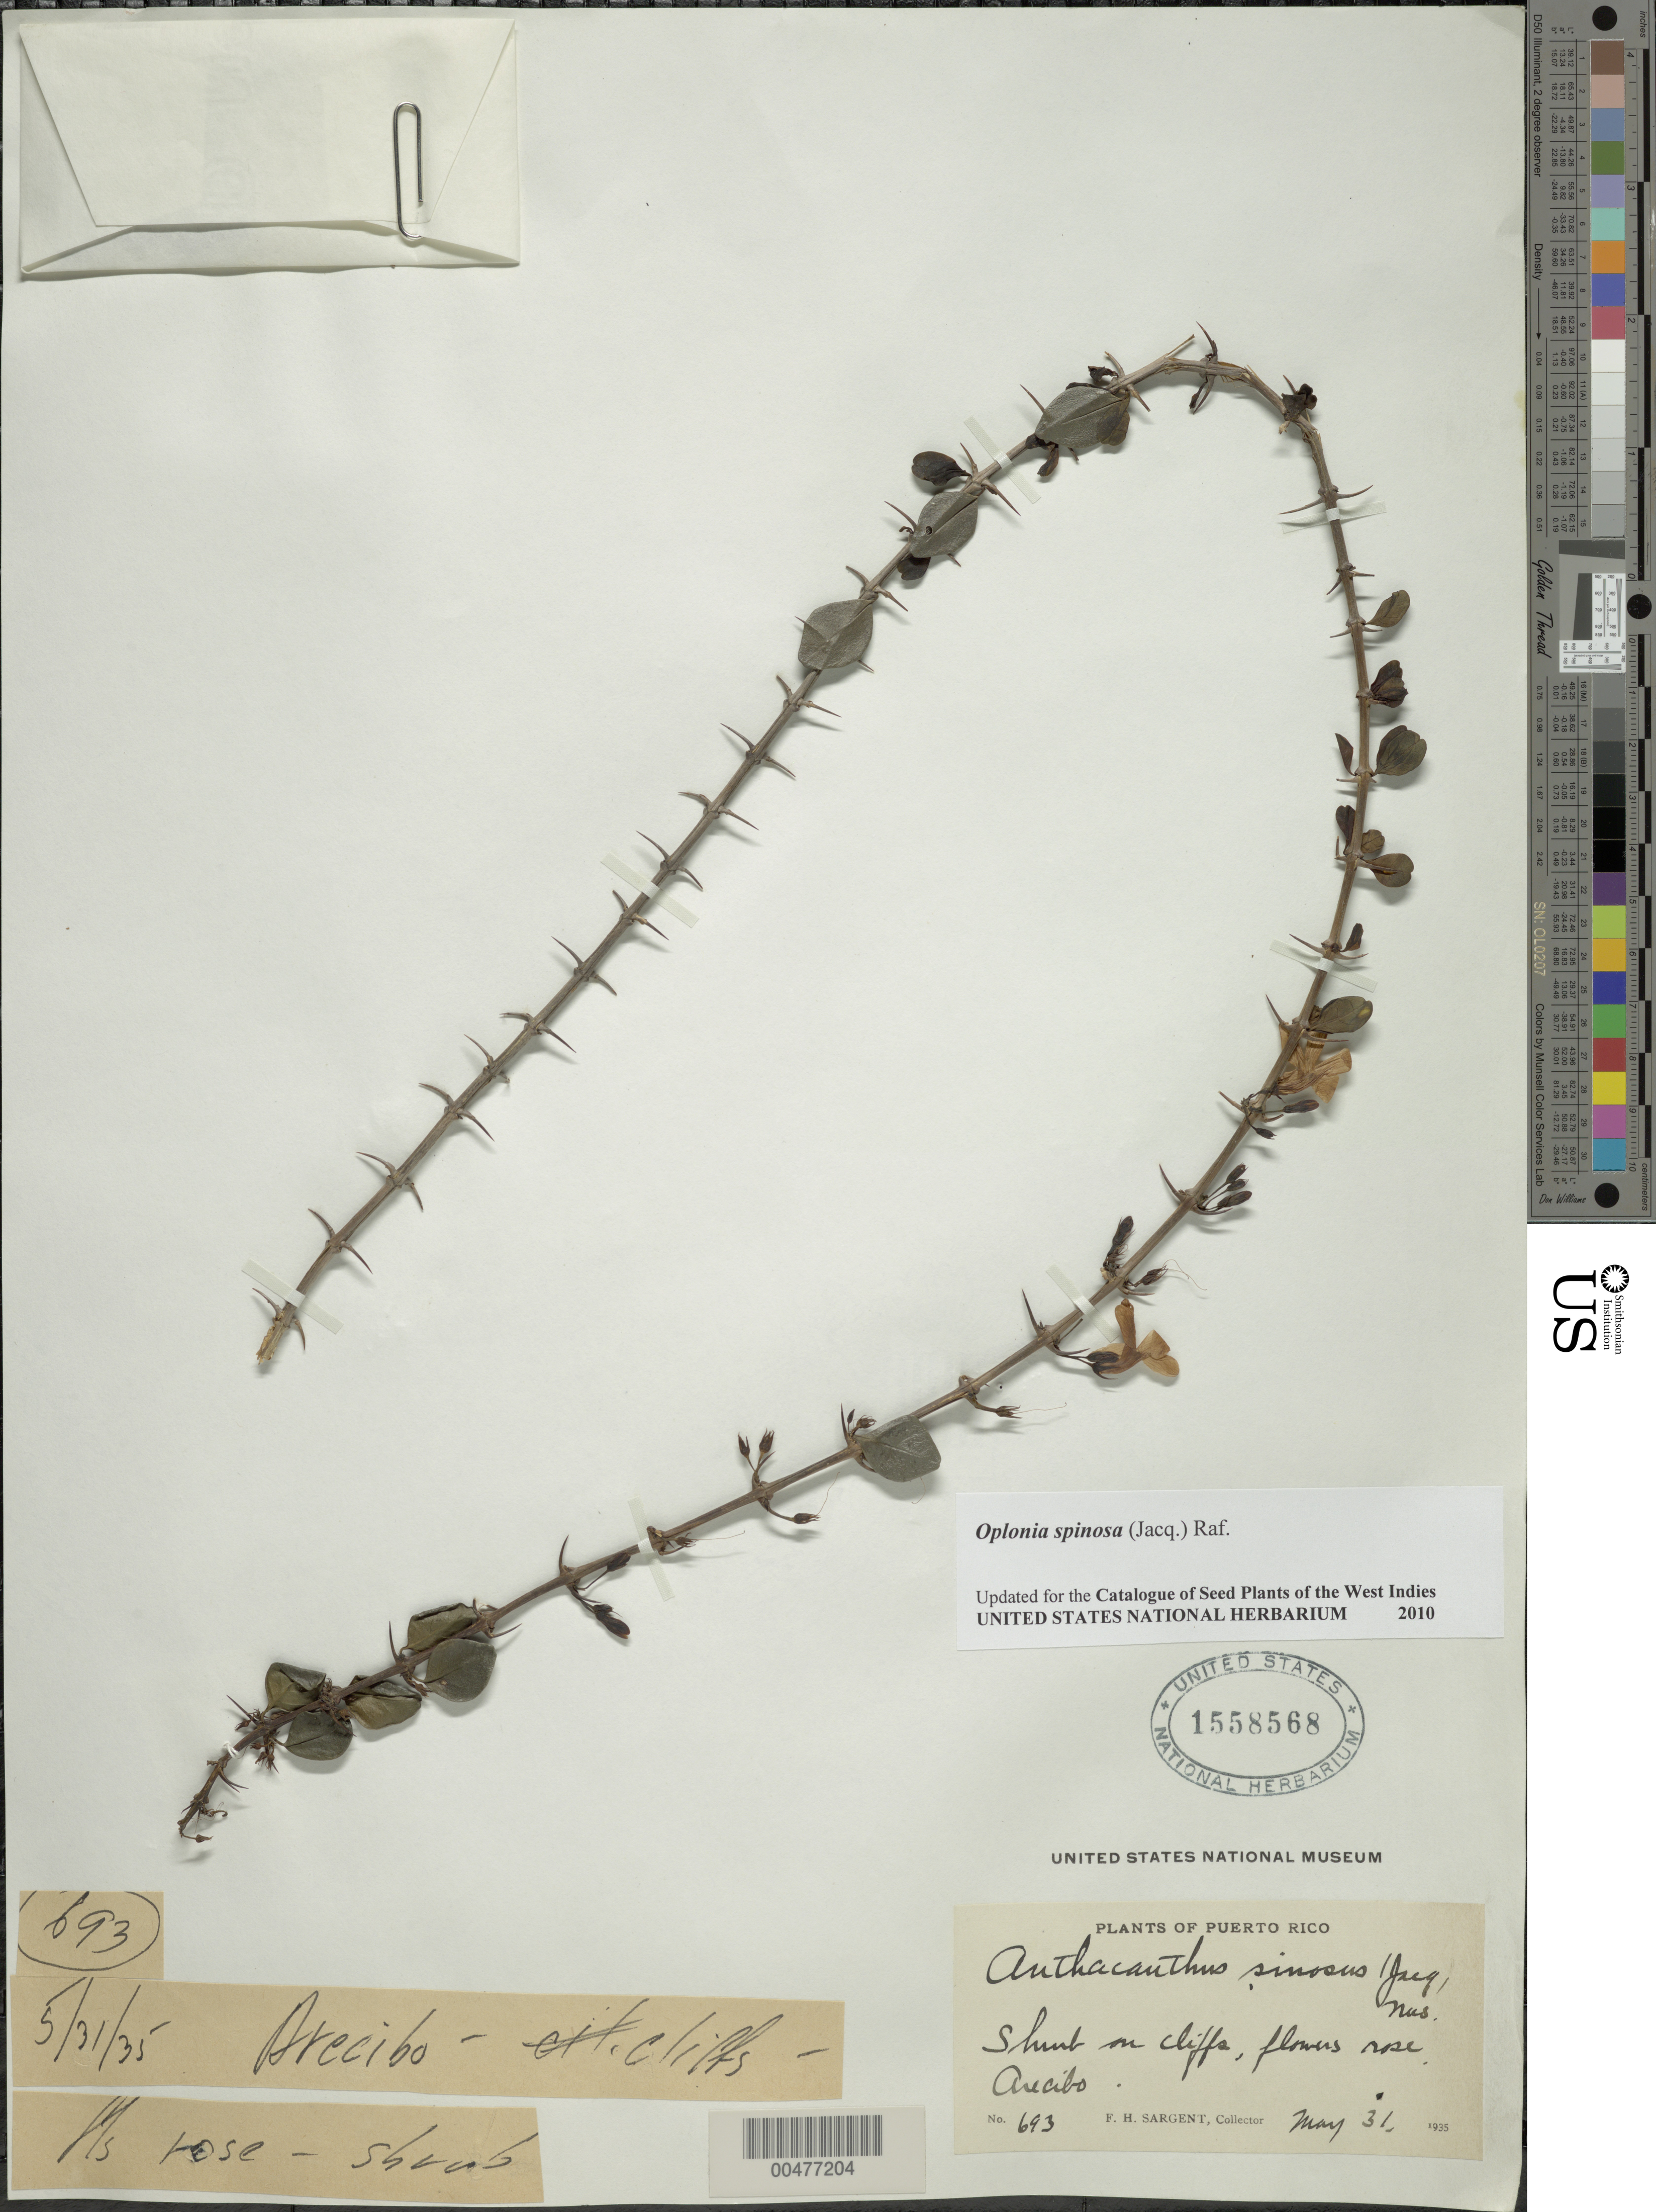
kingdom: Plantae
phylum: Tracheophyta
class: Magnoliopsida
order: Lamiales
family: Acanthaceae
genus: Oplonia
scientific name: Oplonia spinosa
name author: Raf.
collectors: F. H. Sargent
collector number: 693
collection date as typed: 31 May 1935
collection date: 1935-05-31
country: Puerto Rico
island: Greater Antilles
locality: Arecibo. On cliffs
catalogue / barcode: US 1558568